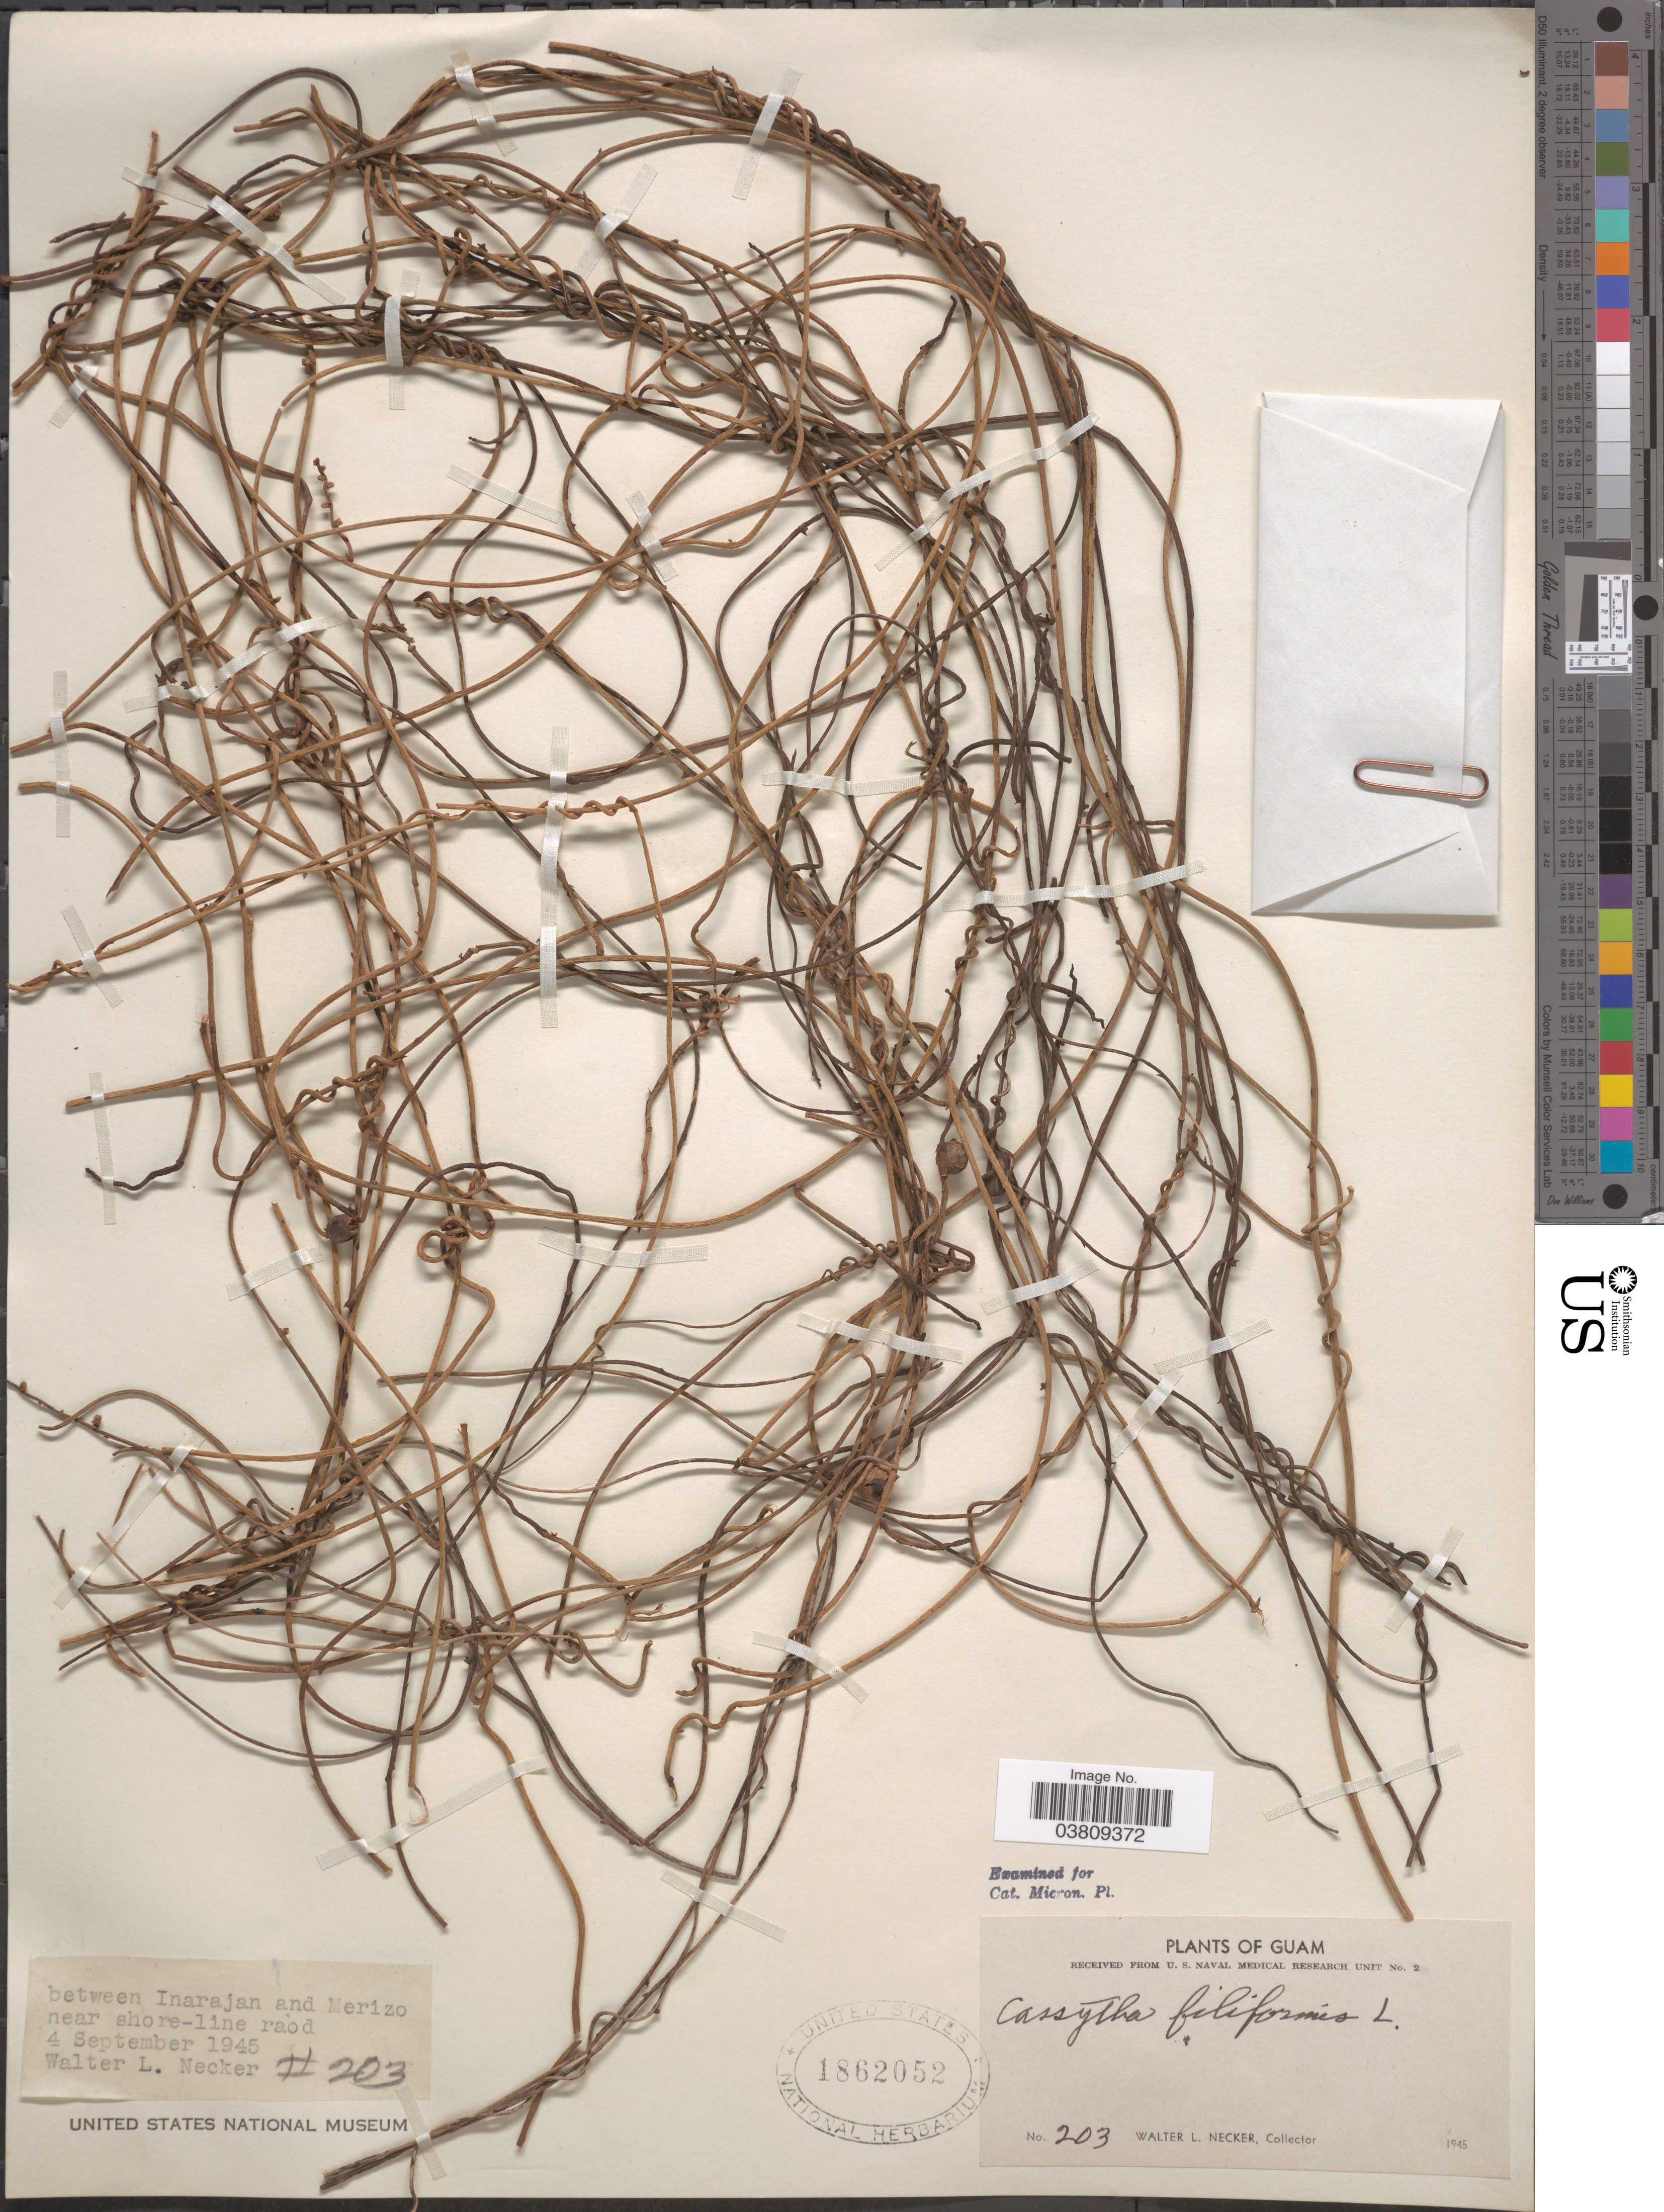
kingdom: Plantae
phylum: Tracheophyta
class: Magnoliopsida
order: Laurales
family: Lauraceae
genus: Cassytha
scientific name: Cassytha filiformis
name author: L.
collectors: W. L. Necker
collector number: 203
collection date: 1945-09-04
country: Guam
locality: Between Inarajan and Merizo near shore-line road.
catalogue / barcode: US 1862052